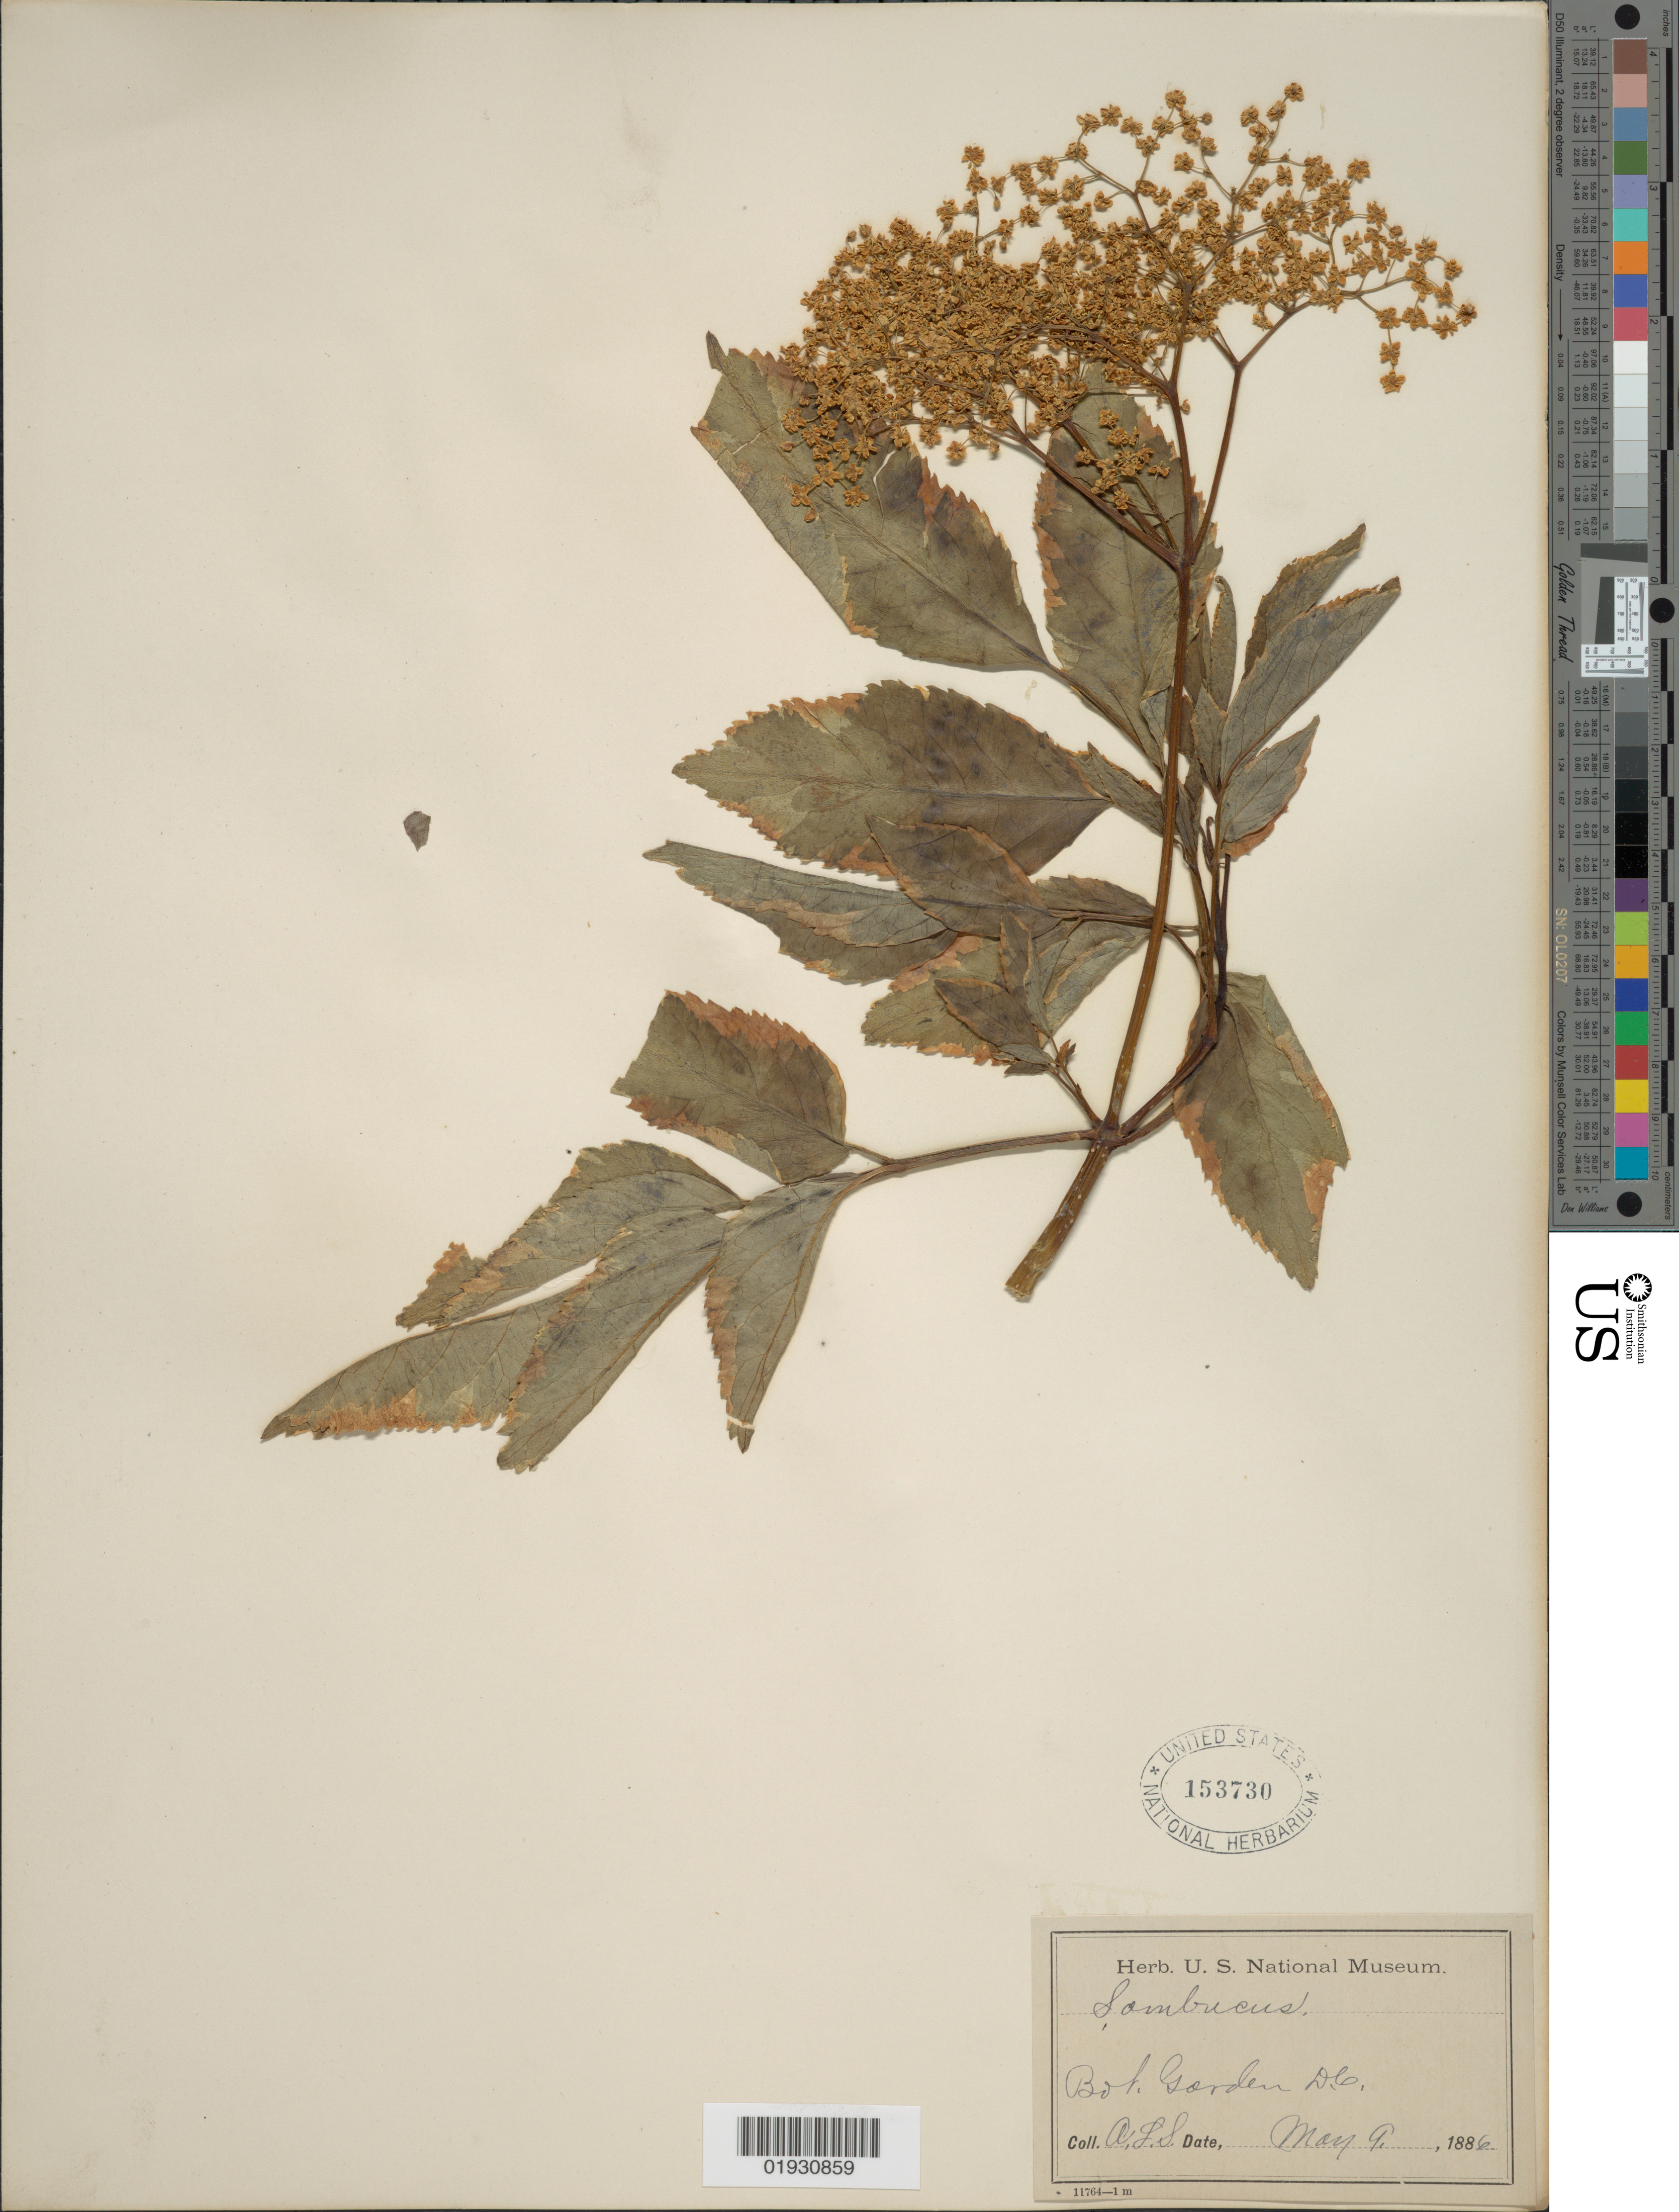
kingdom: Plantae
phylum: Tracheophyta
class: Magnoliopsida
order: Dipsacales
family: Viburnaceae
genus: Sambucus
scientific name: Sambucus cerulea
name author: Raf.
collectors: A.L.S.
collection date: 1886-05-09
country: United States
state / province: District of Columbia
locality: Bot. Garden D.C.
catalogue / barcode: US 153730